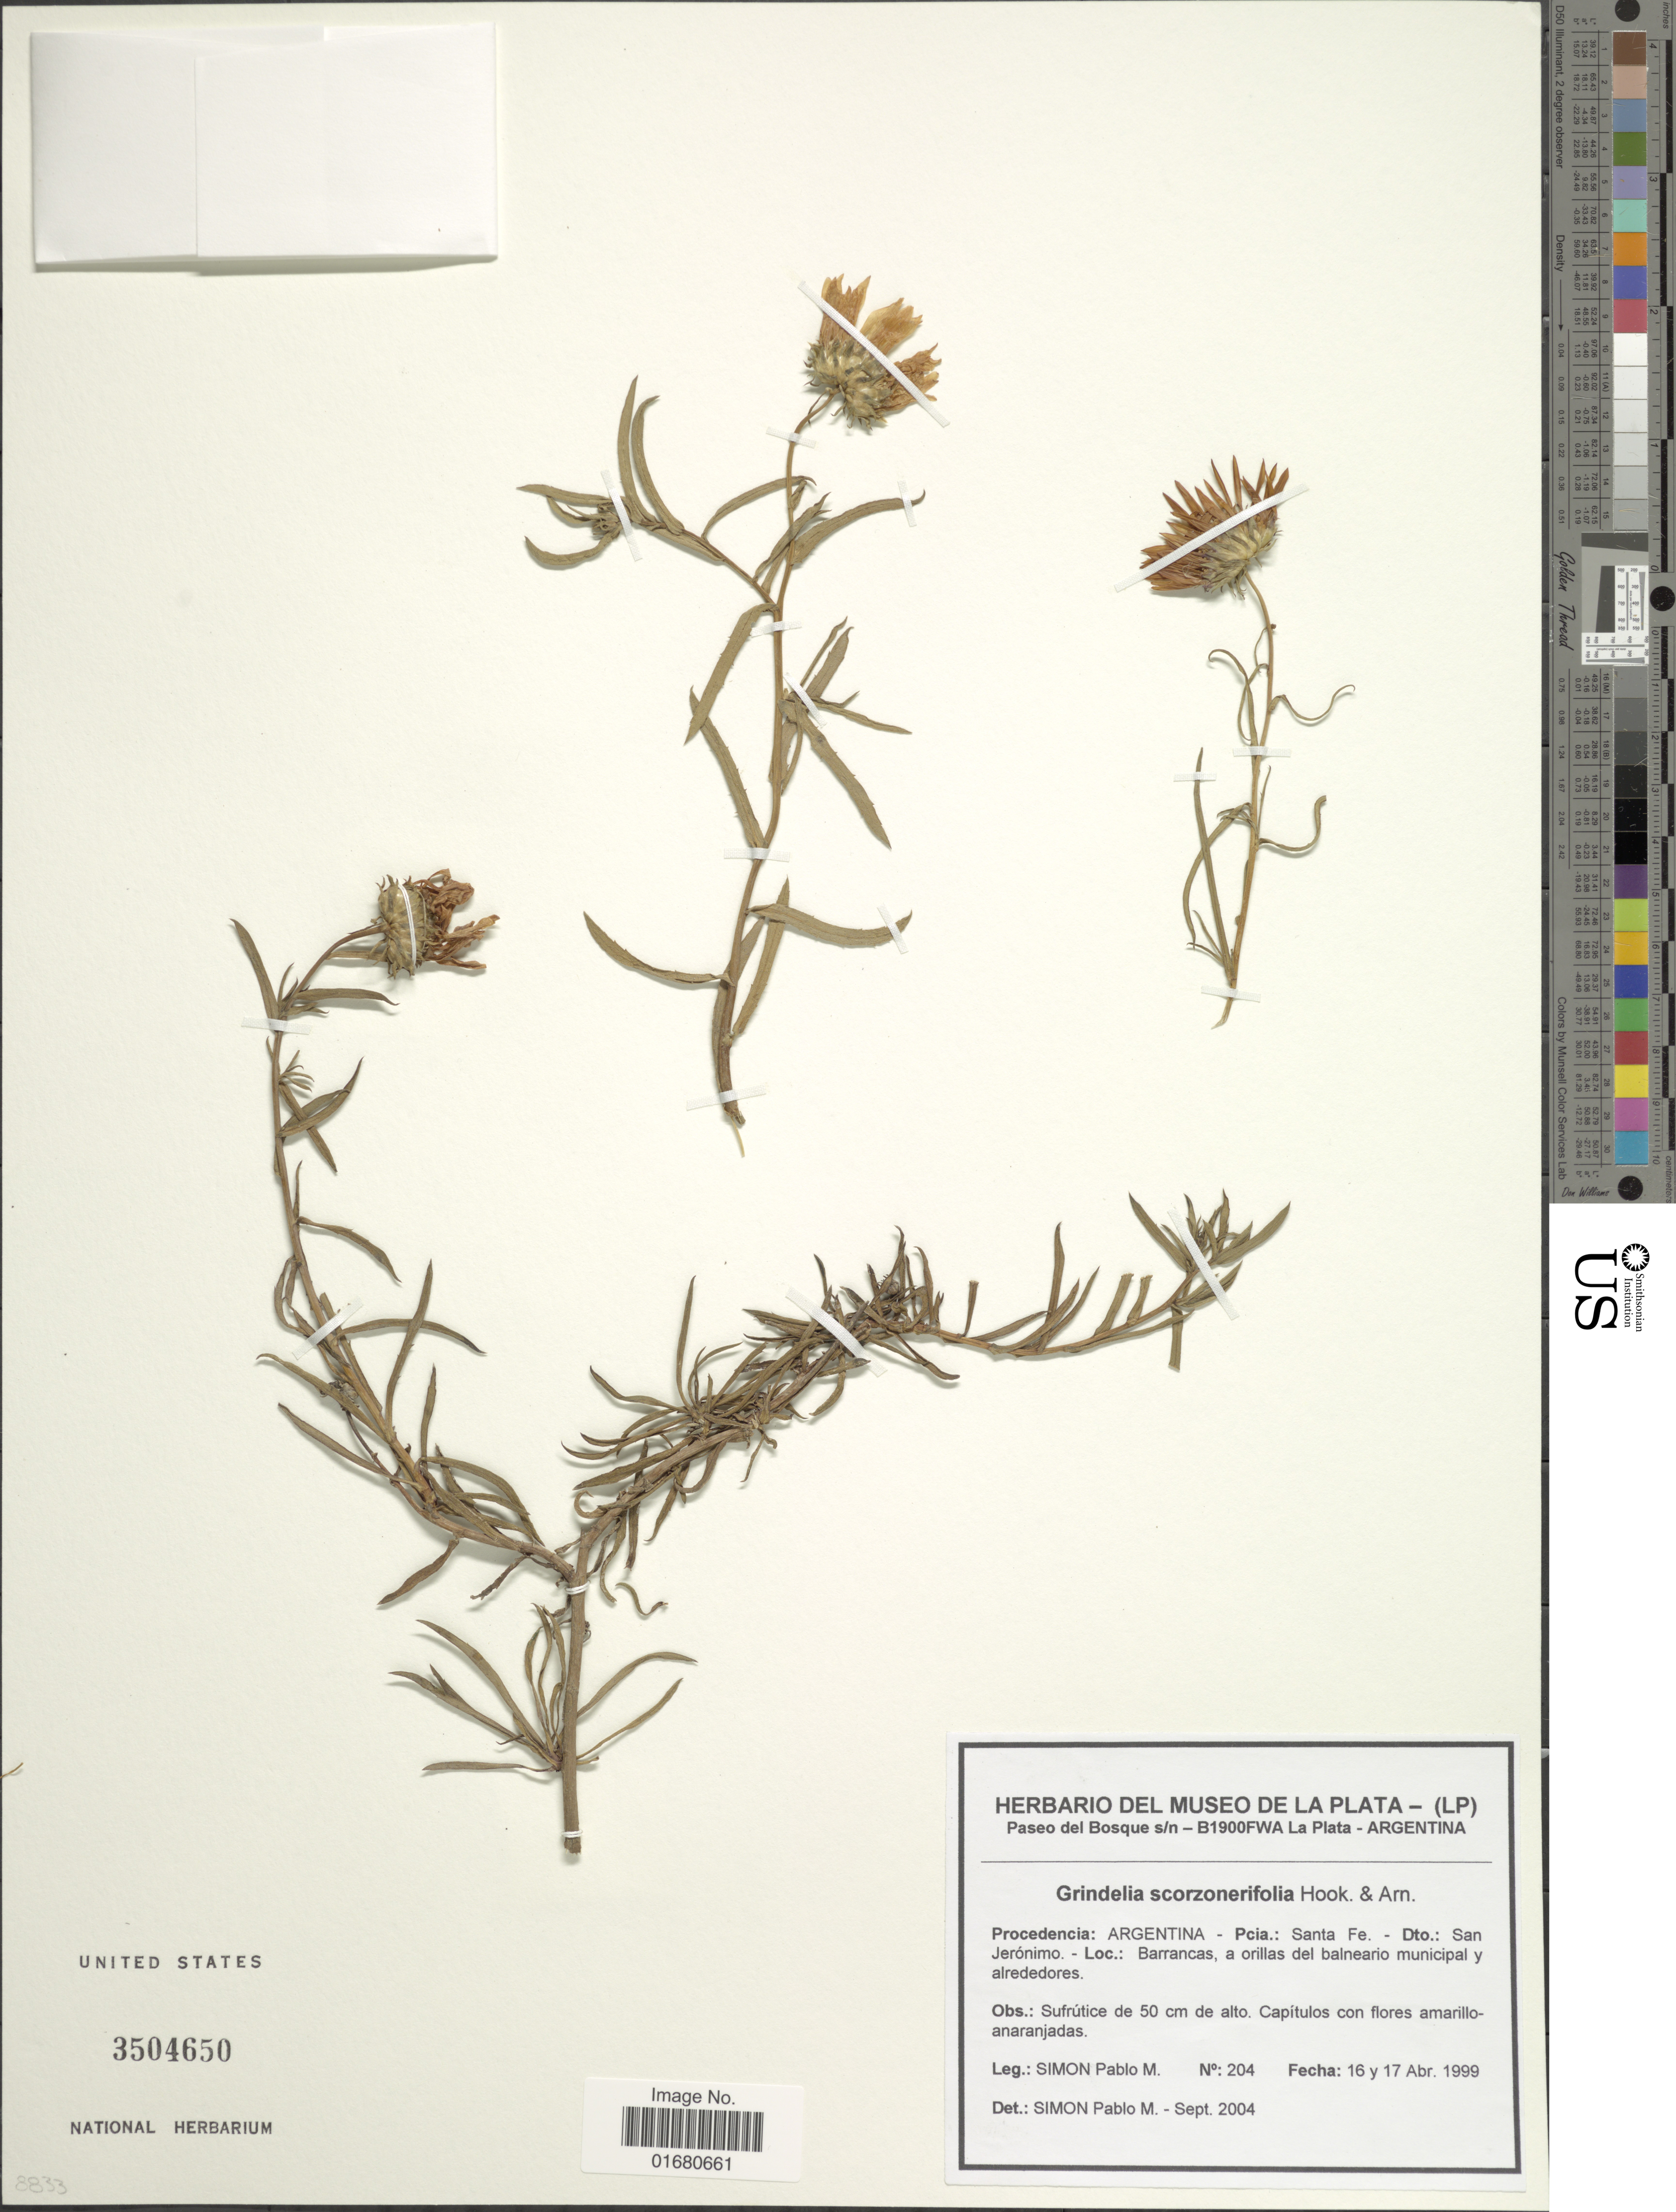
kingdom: Plantae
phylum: Tracheophyta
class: Magnoliopsida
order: Asterales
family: Asteraceae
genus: Grindelia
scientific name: Grindelia scorzonerifolia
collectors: P. M. Simón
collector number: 204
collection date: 1999-04-16/1999-04-17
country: Argentina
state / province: Santa Fe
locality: Dto.: San Jeronimo, Barrancas, a orillas del balneario municipal y alrededores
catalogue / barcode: US 3504650